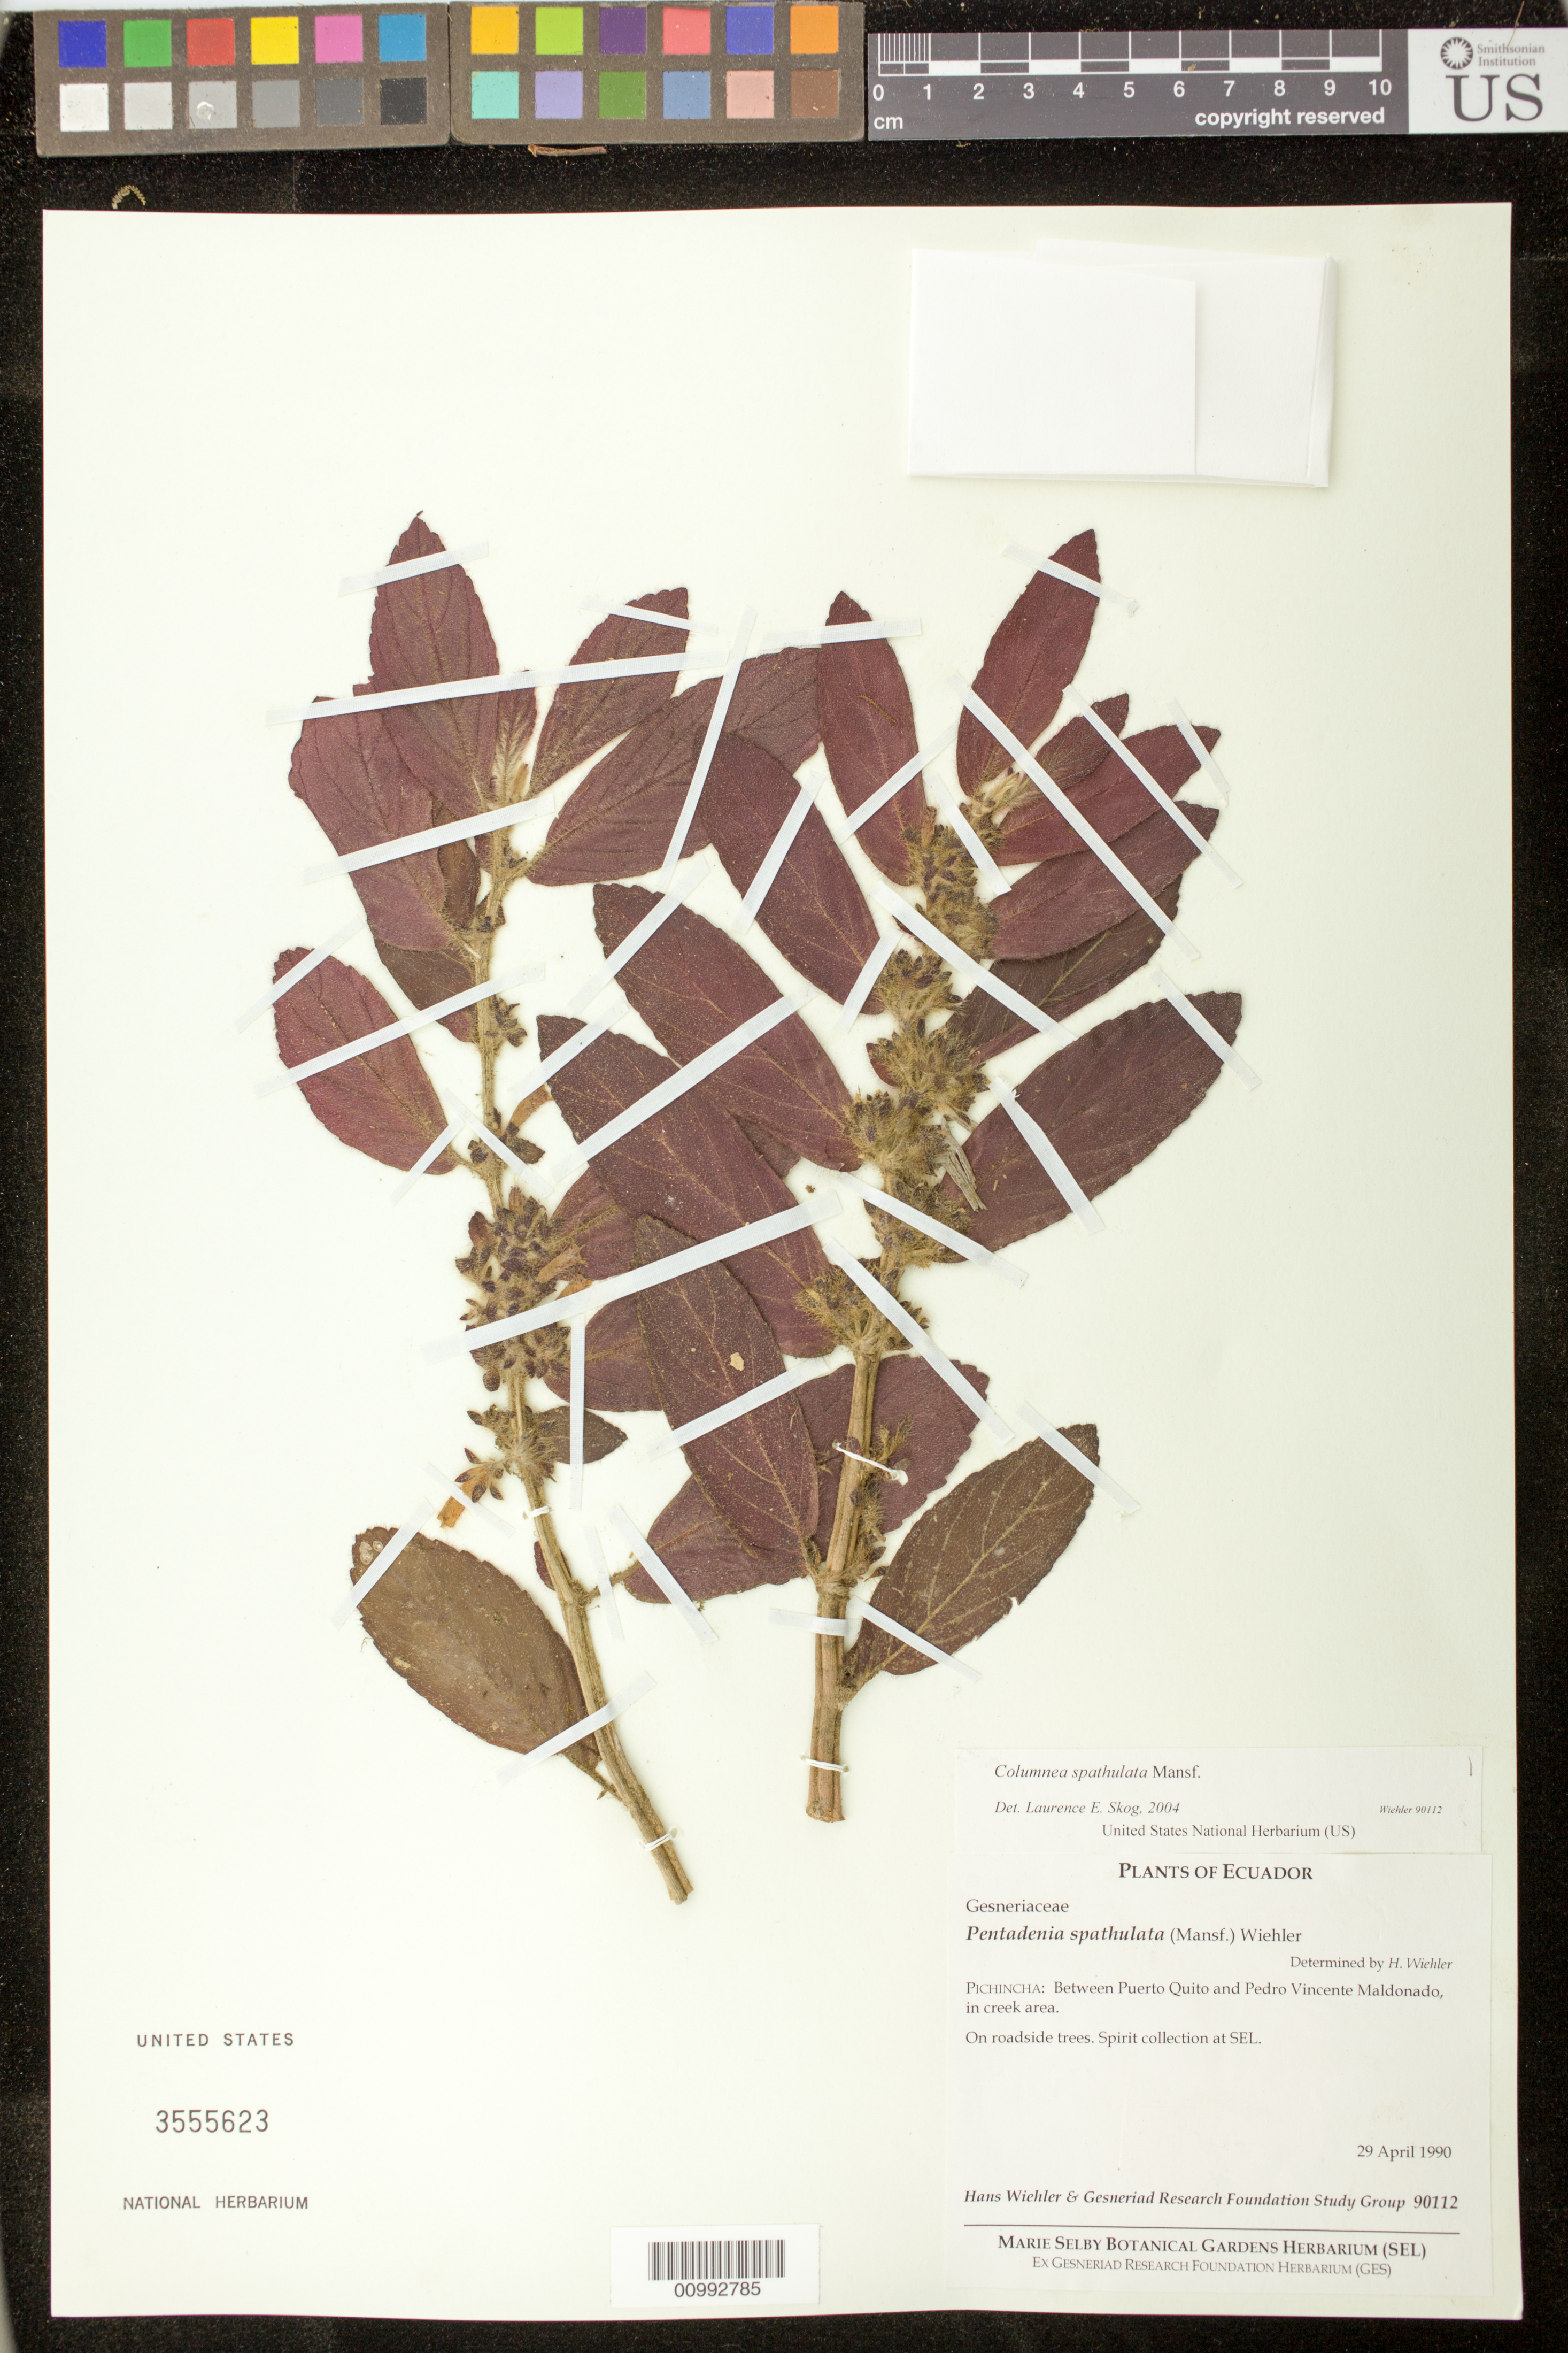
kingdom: Plantae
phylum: Tracheophyta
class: Magnoliopsida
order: Lamiales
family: Gesneriaceae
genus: Columnea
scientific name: Columnea spathulata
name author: Mansf.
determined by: Skog, Laurence E.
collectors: H. J. Wiehler & GRF Study Group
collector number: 90112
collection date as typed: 29 Apr 1990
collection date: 1990-04-29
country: Ecuador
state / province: Pichincha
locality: Pichincha: between Puerto Quito and Pedro Vincente Maldonado, in creek area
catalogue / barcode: US 3555623